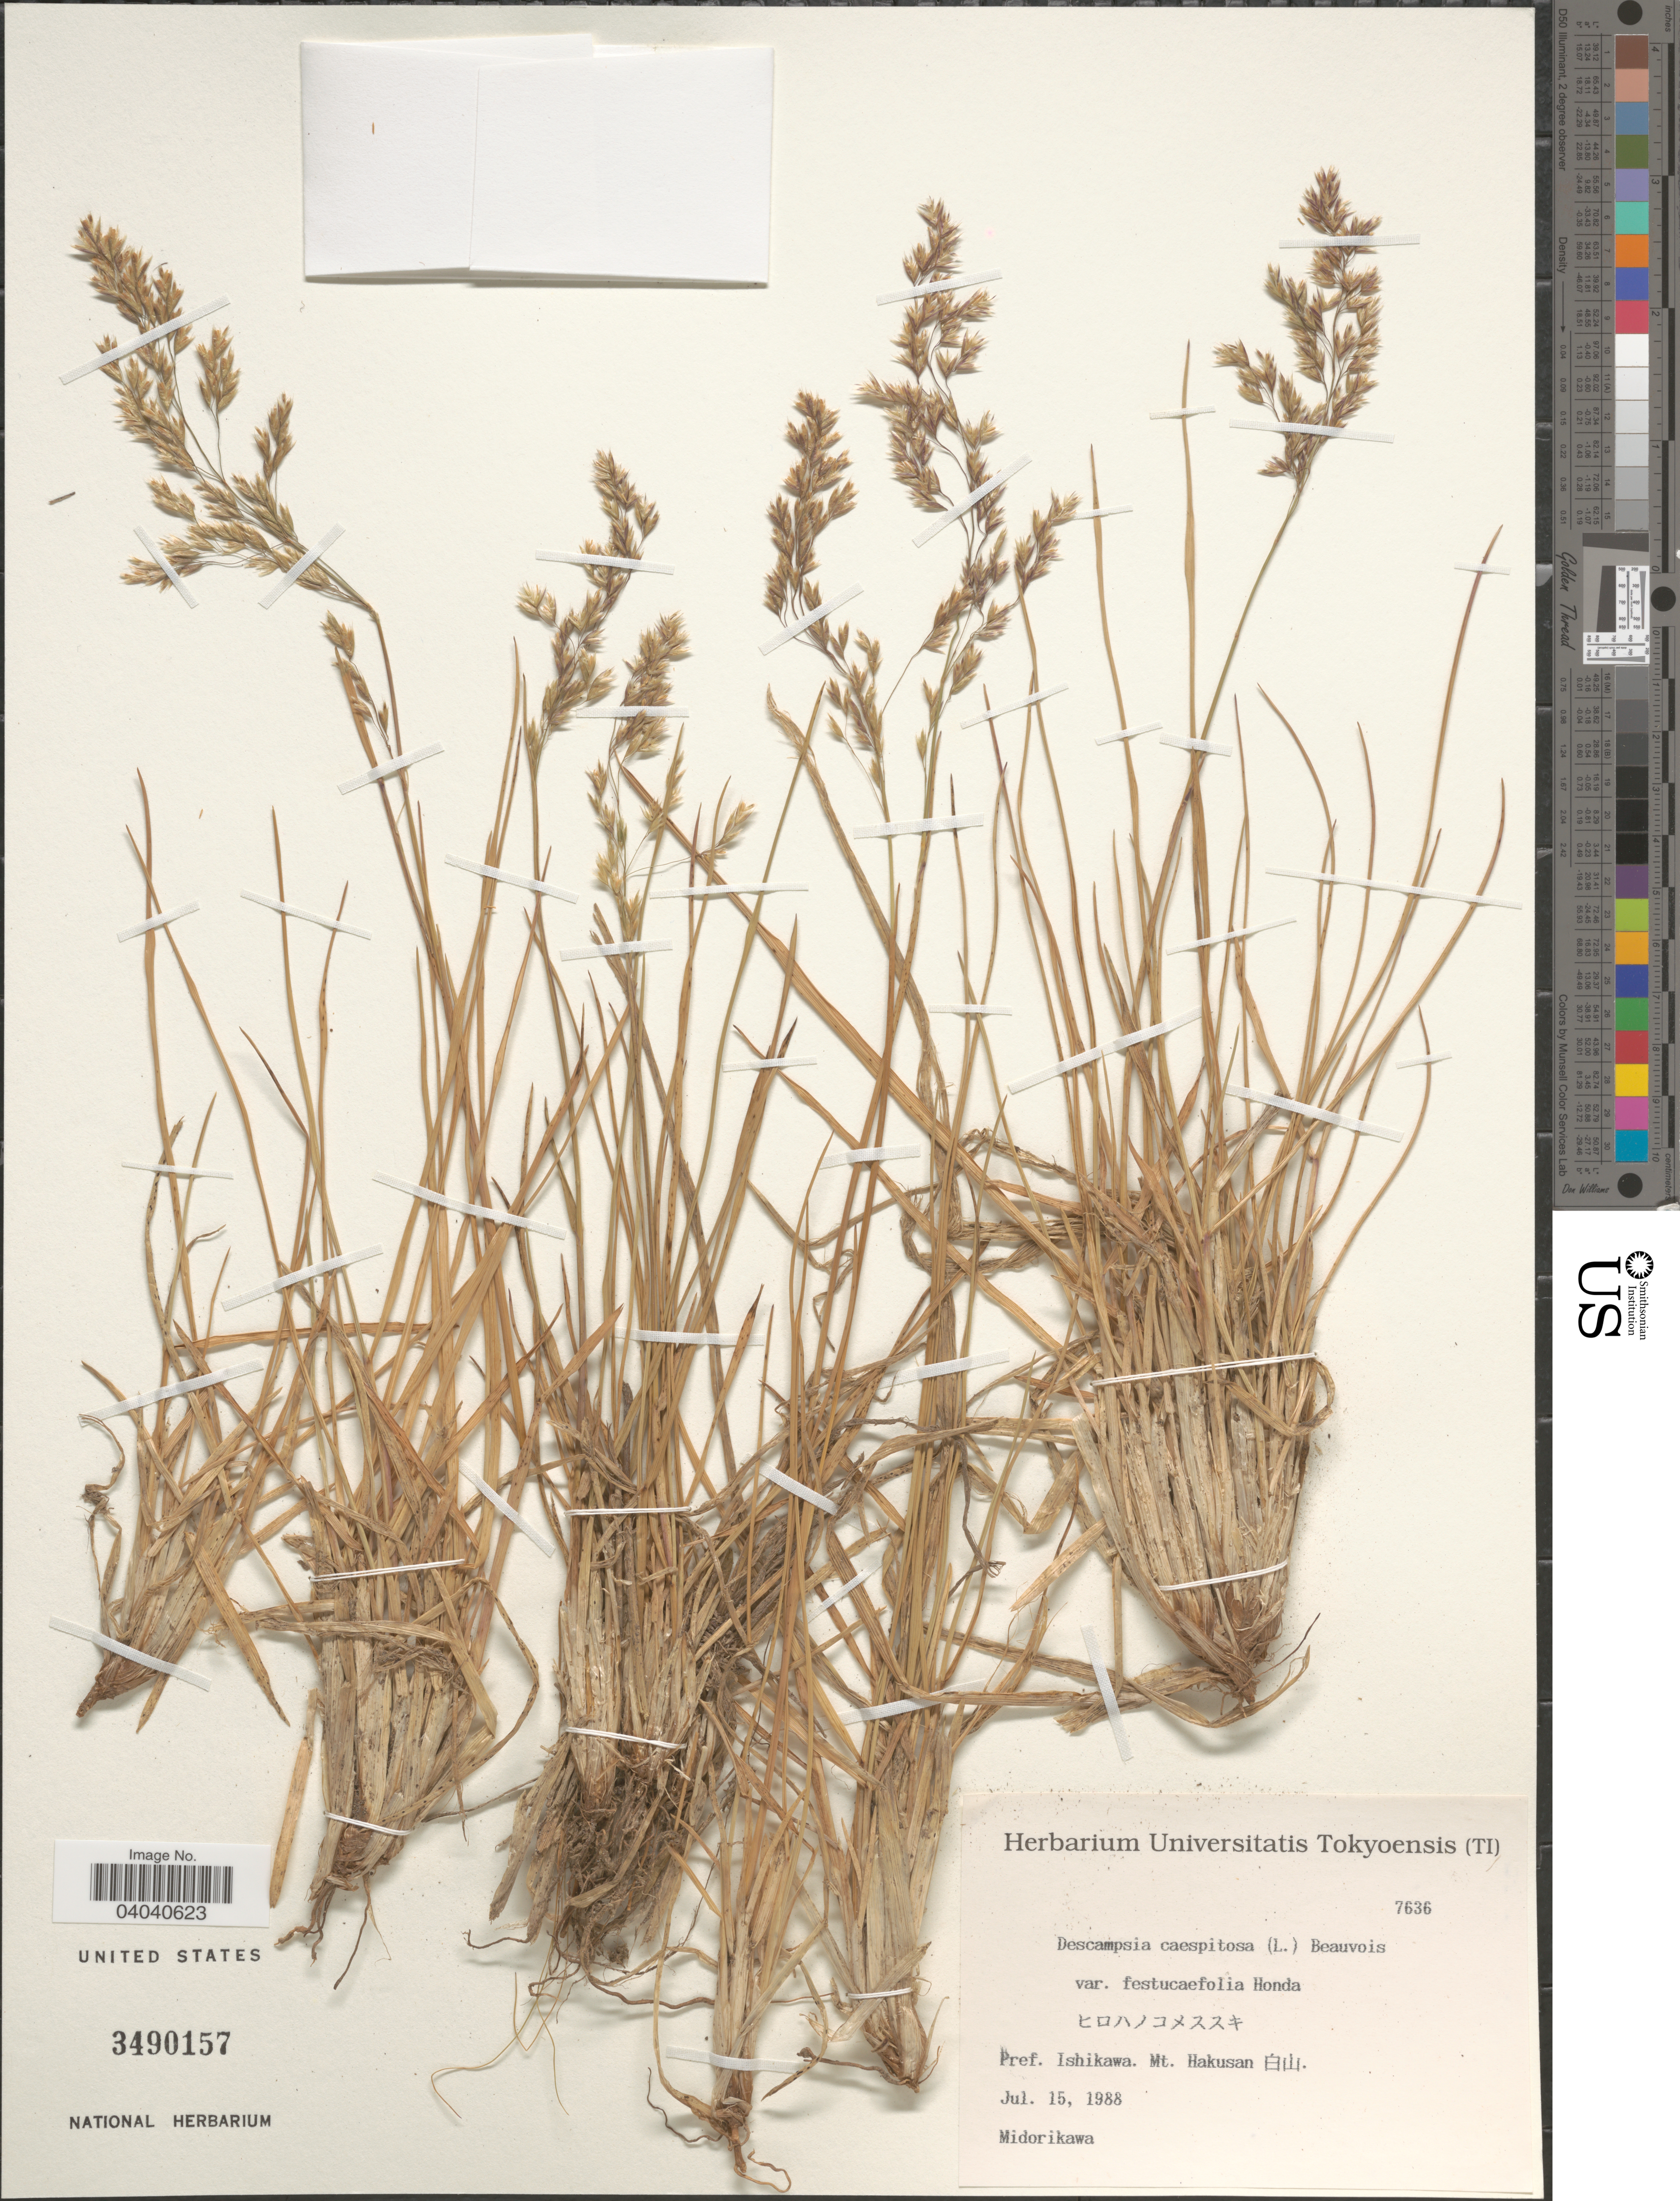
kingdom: Plantae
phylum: Tracheophyta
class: Liliopsida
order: Poales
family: Poaceae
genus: Deschampsia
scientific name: Deschampsia cespitosa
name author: (L.) P. Beauv.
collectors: Midorikawa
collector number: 7636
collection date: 1988-07-15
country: Japan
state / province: Isikawa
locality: Pref. Ishikawa. Mt. Hakusan. X.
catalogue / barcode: US 3490157